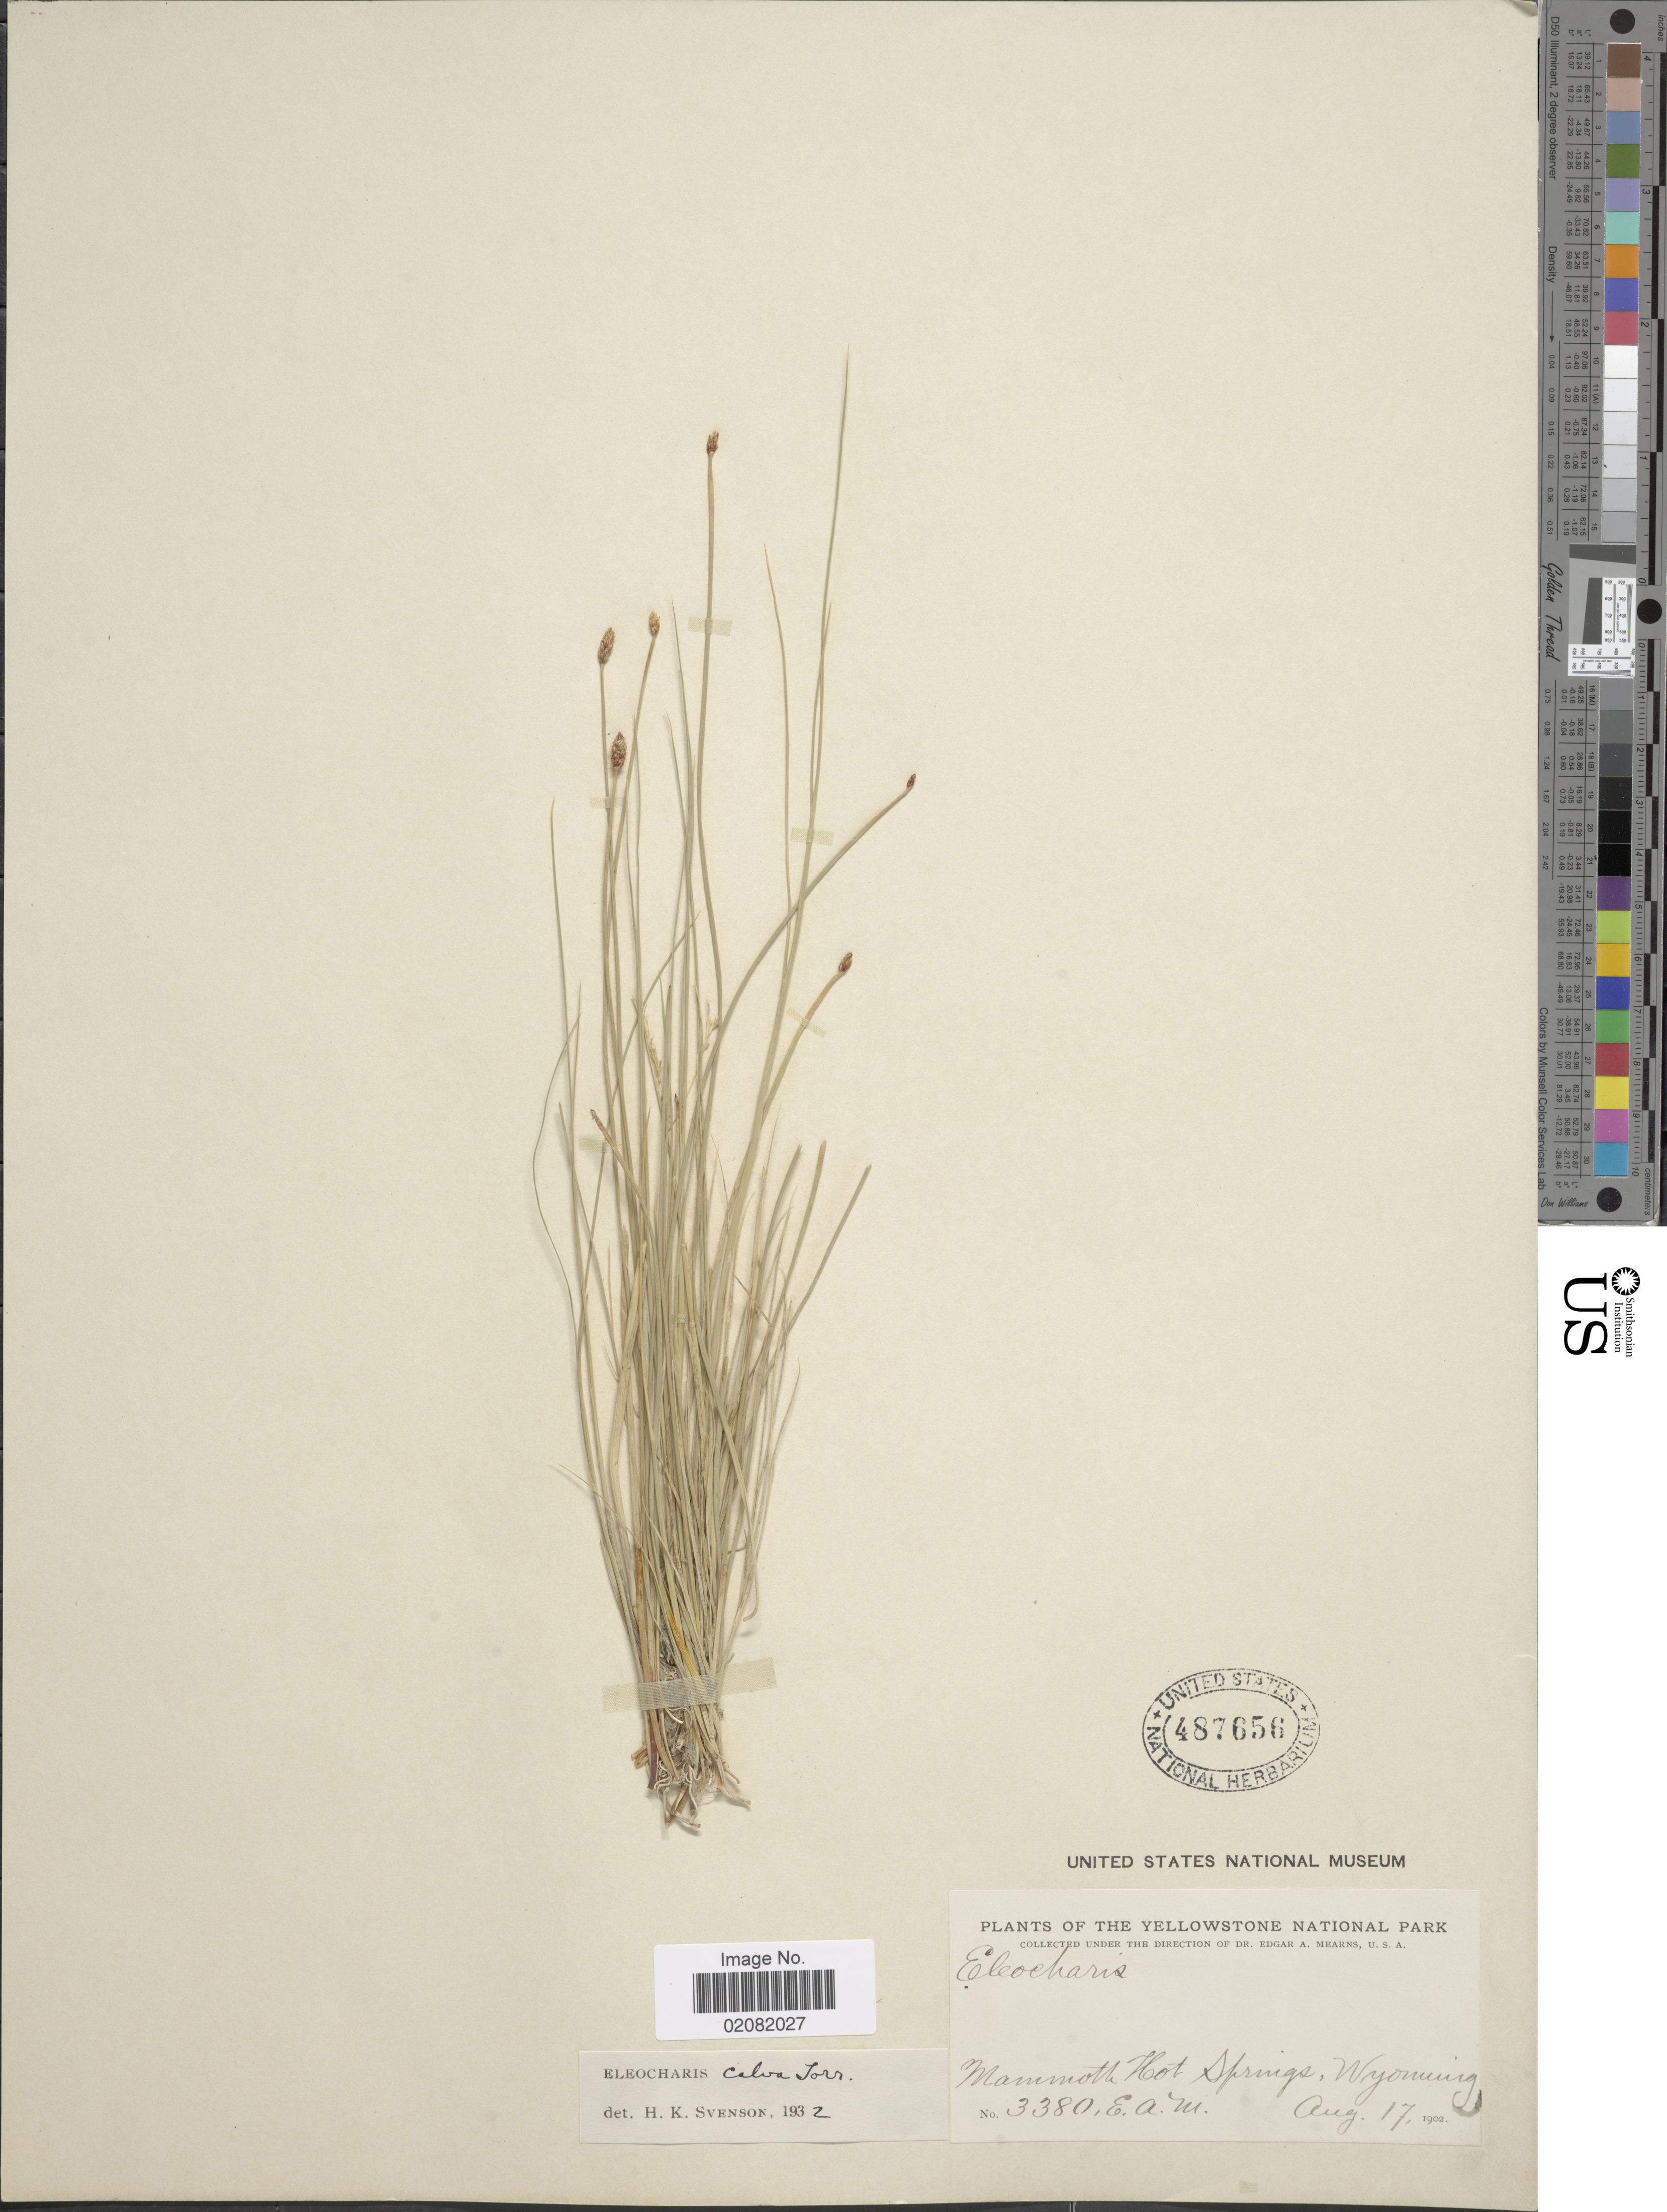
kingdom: Plantae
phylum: Tracheophyta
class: Liliopsida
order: Poales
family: Cyperaceae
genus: Eleocharis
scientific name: Eleocharis erythropoda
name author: Steud.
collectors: E. A. Mearns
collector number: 3380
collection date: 1902-08-17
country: United States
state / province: Wyoming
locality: The Yellowstone National Park, Mammoth Hot Springs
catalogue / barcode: US 487656